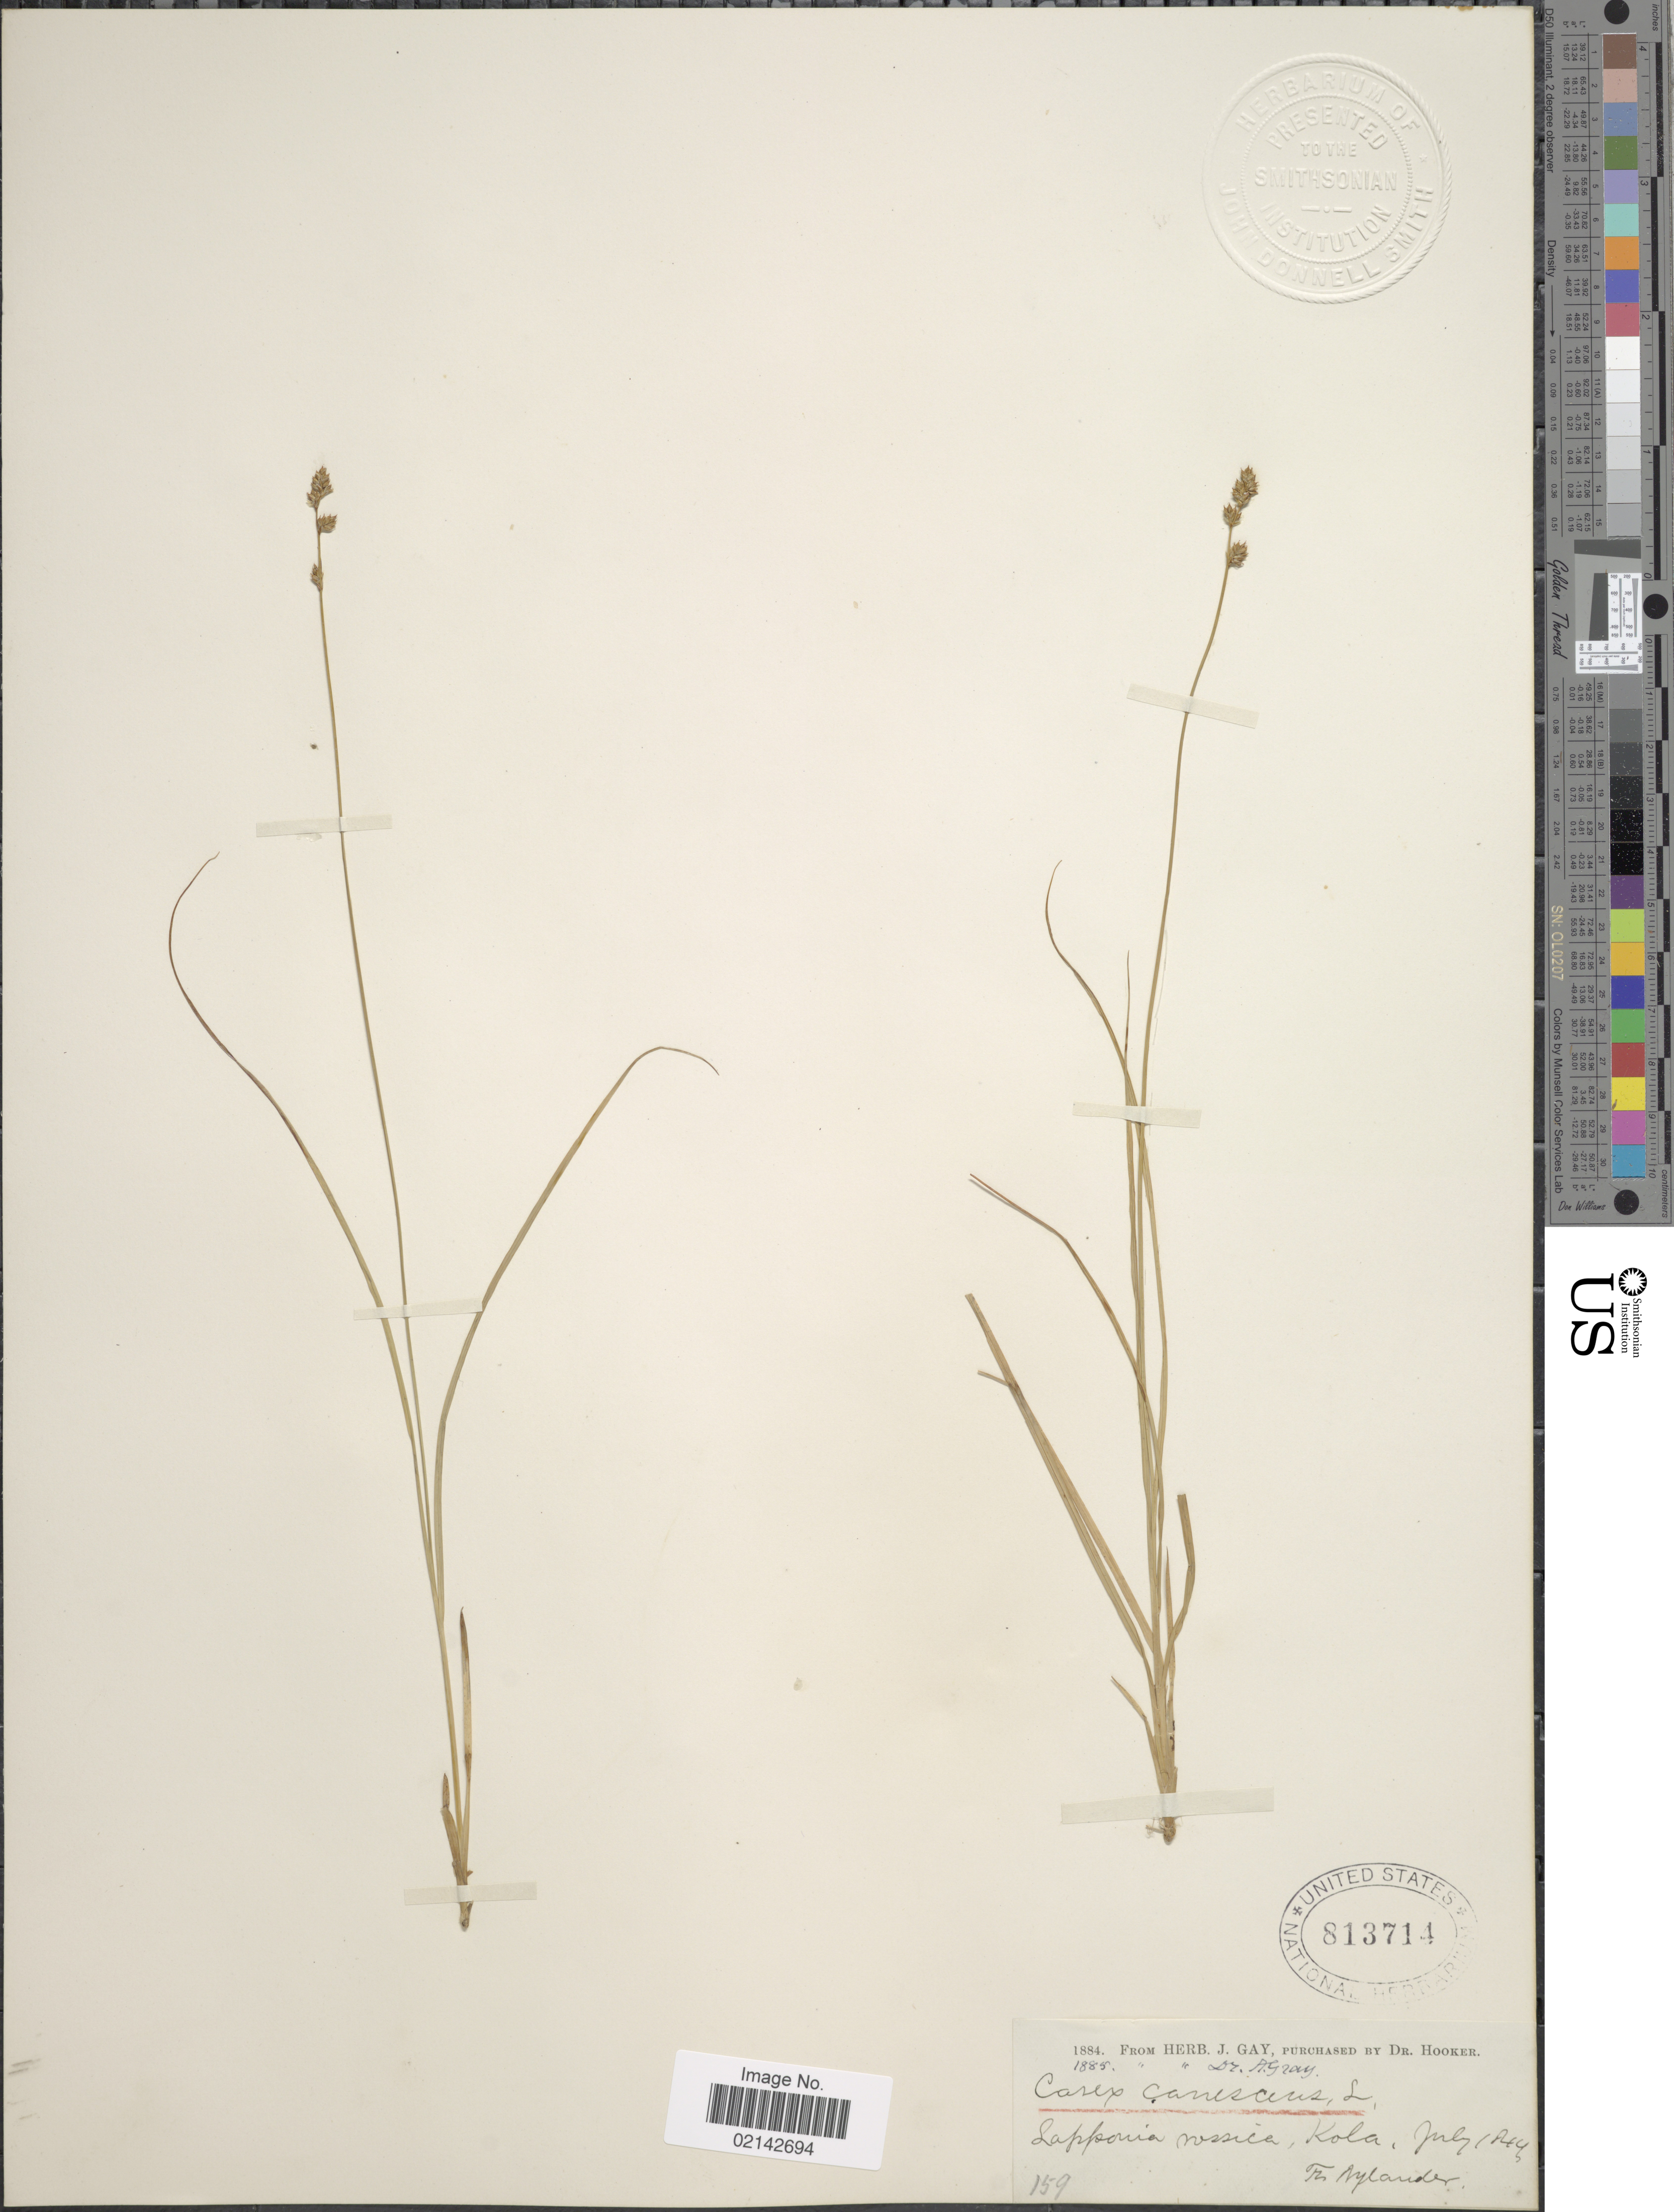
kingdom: Plantae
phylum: Tracheophyta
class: Liliopsida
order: Poales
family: Cyperaceae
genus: Carex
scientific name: Carex canescens var. canescens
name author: L.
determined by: Strong, Mark T., (BOT), Smithsonian Institution - National Museum of Natural History (UNITED STATES)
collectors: F. Nylander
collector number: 159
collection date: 1884-07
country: Russian Federation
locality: Lapponia rossica, Kola.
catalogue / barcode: US 813714